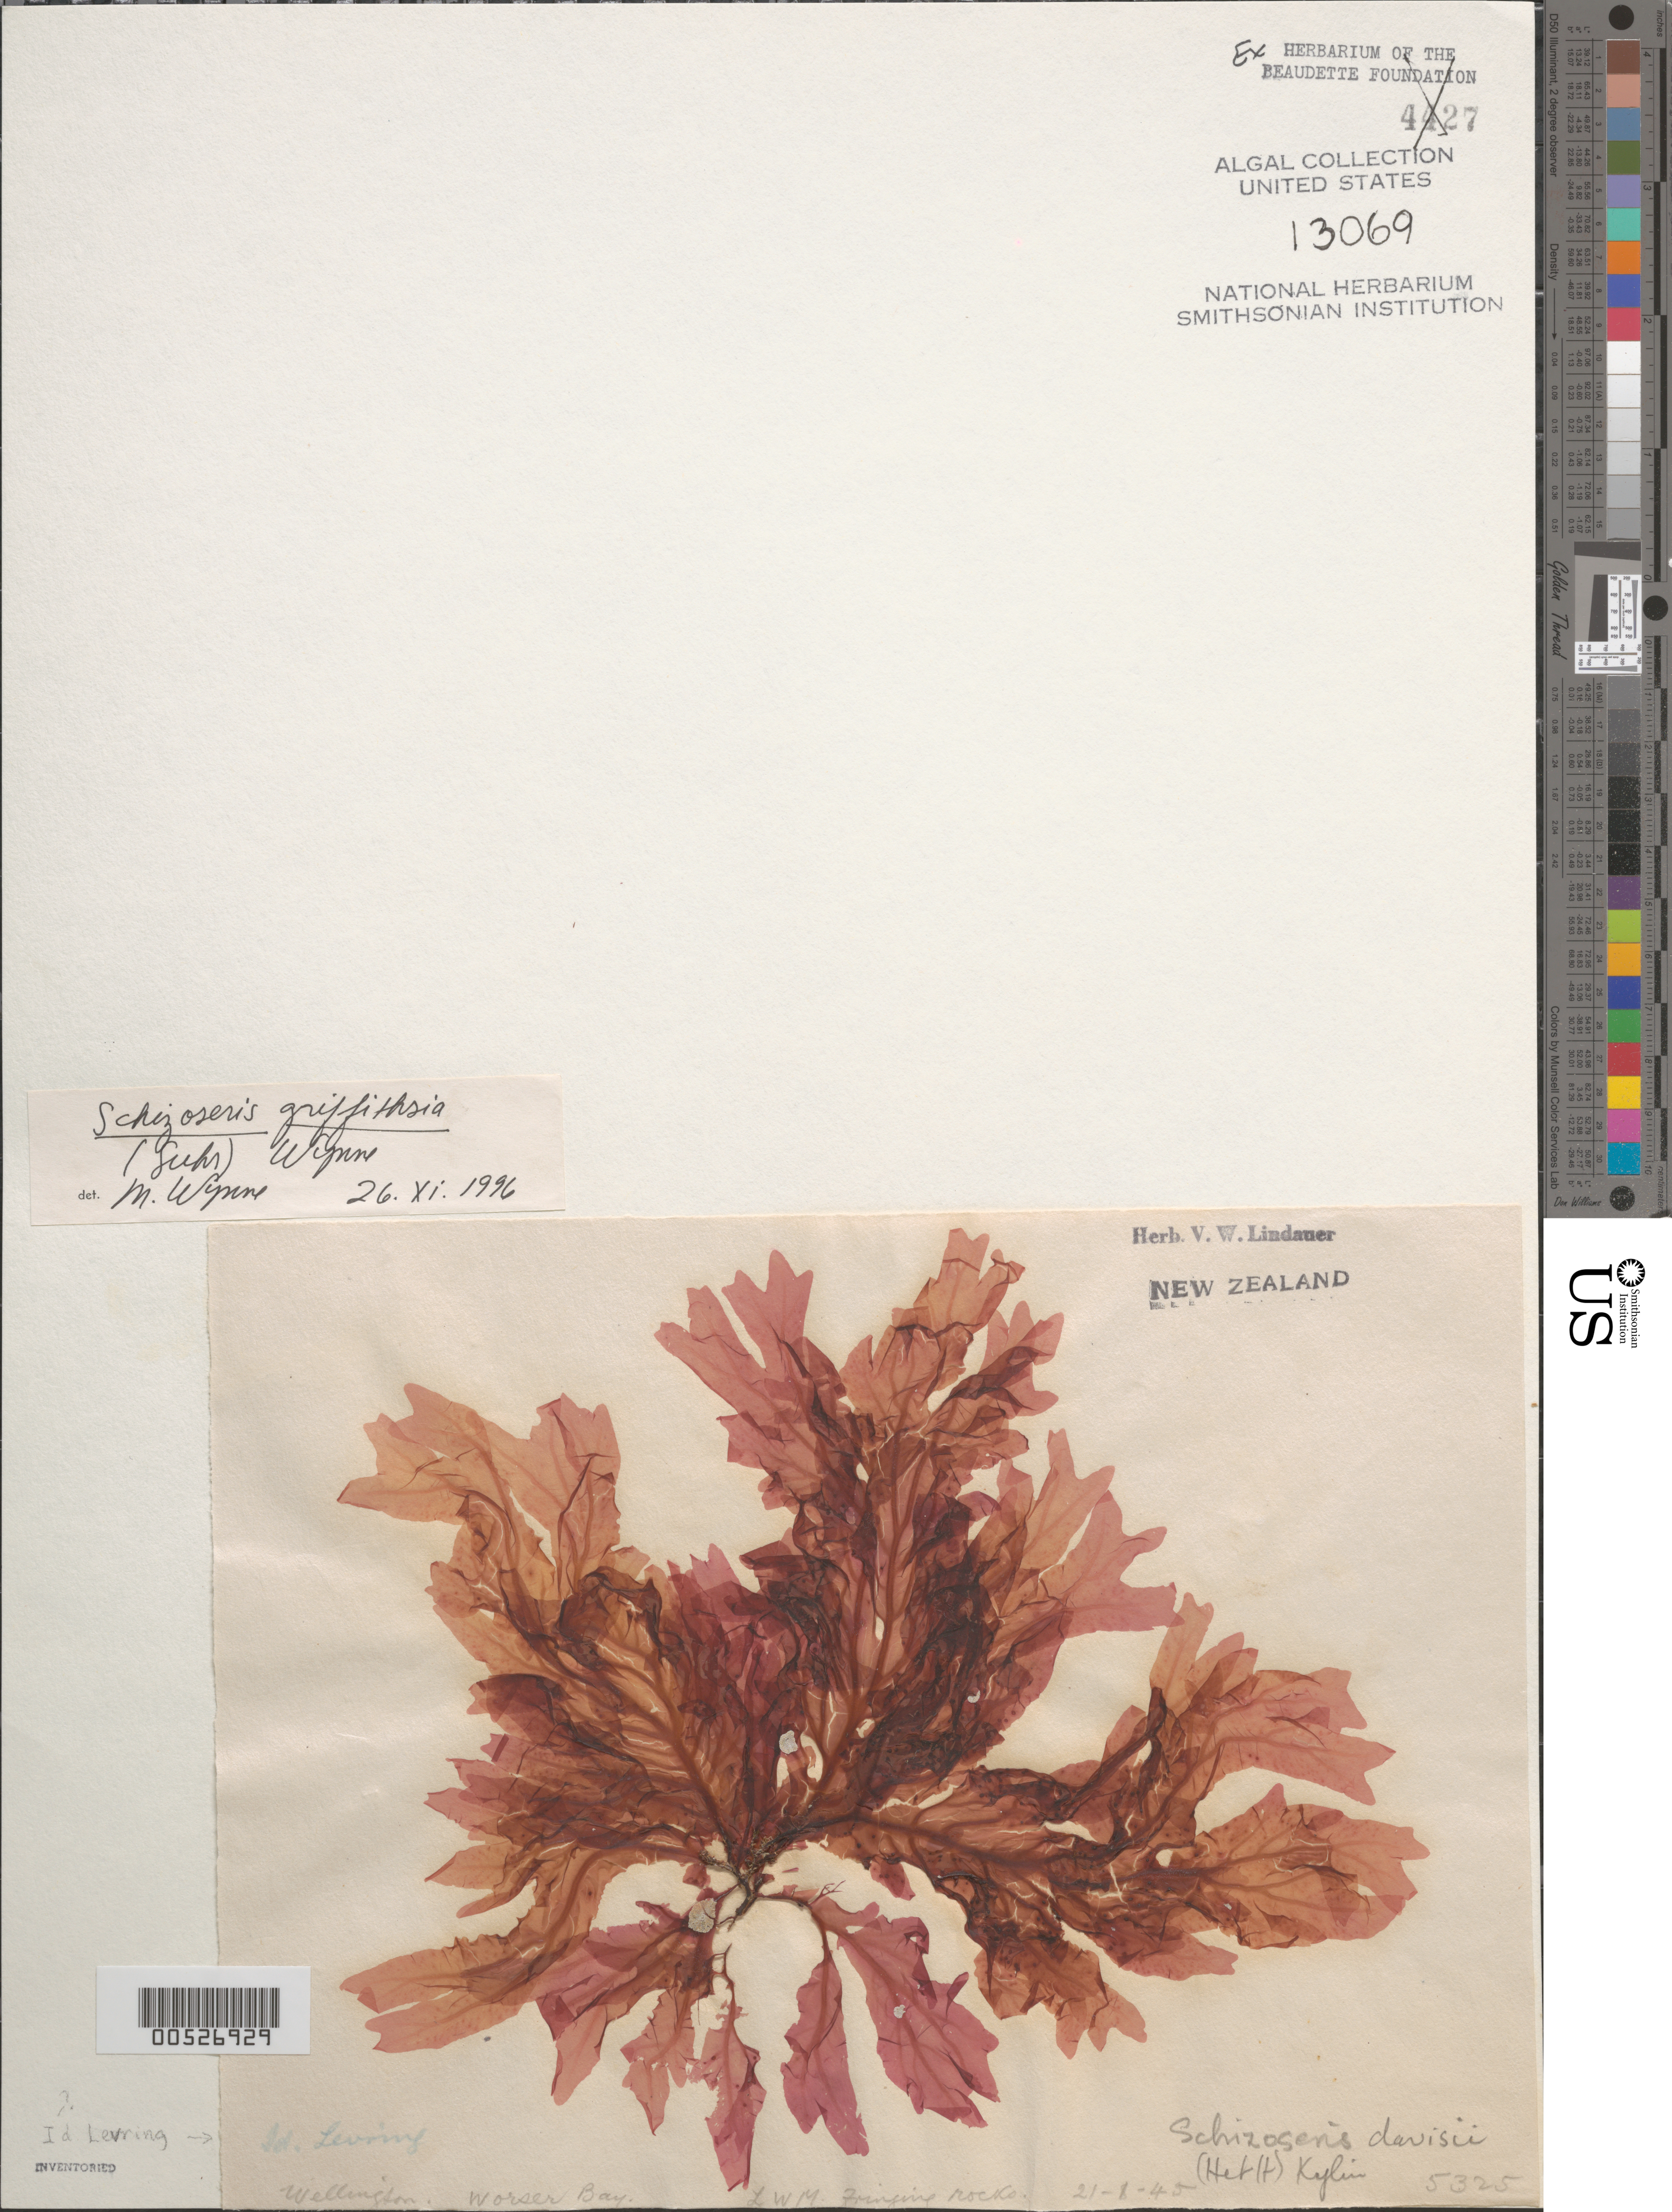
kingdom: Plantae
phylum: Rhodophyta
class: Florideophyceae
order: Ceramiales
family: Delesseriaceae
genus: Schizoseris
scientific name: Schizoseris griffithsia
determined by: Wynne, M. J.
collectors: V. Lindauer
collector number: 5325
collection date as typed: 21 Aug 1945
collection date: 1945-08-21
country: New Zealand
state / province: Wellington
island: North Island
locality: Worser Bay, Wellington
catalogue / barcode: US 13069